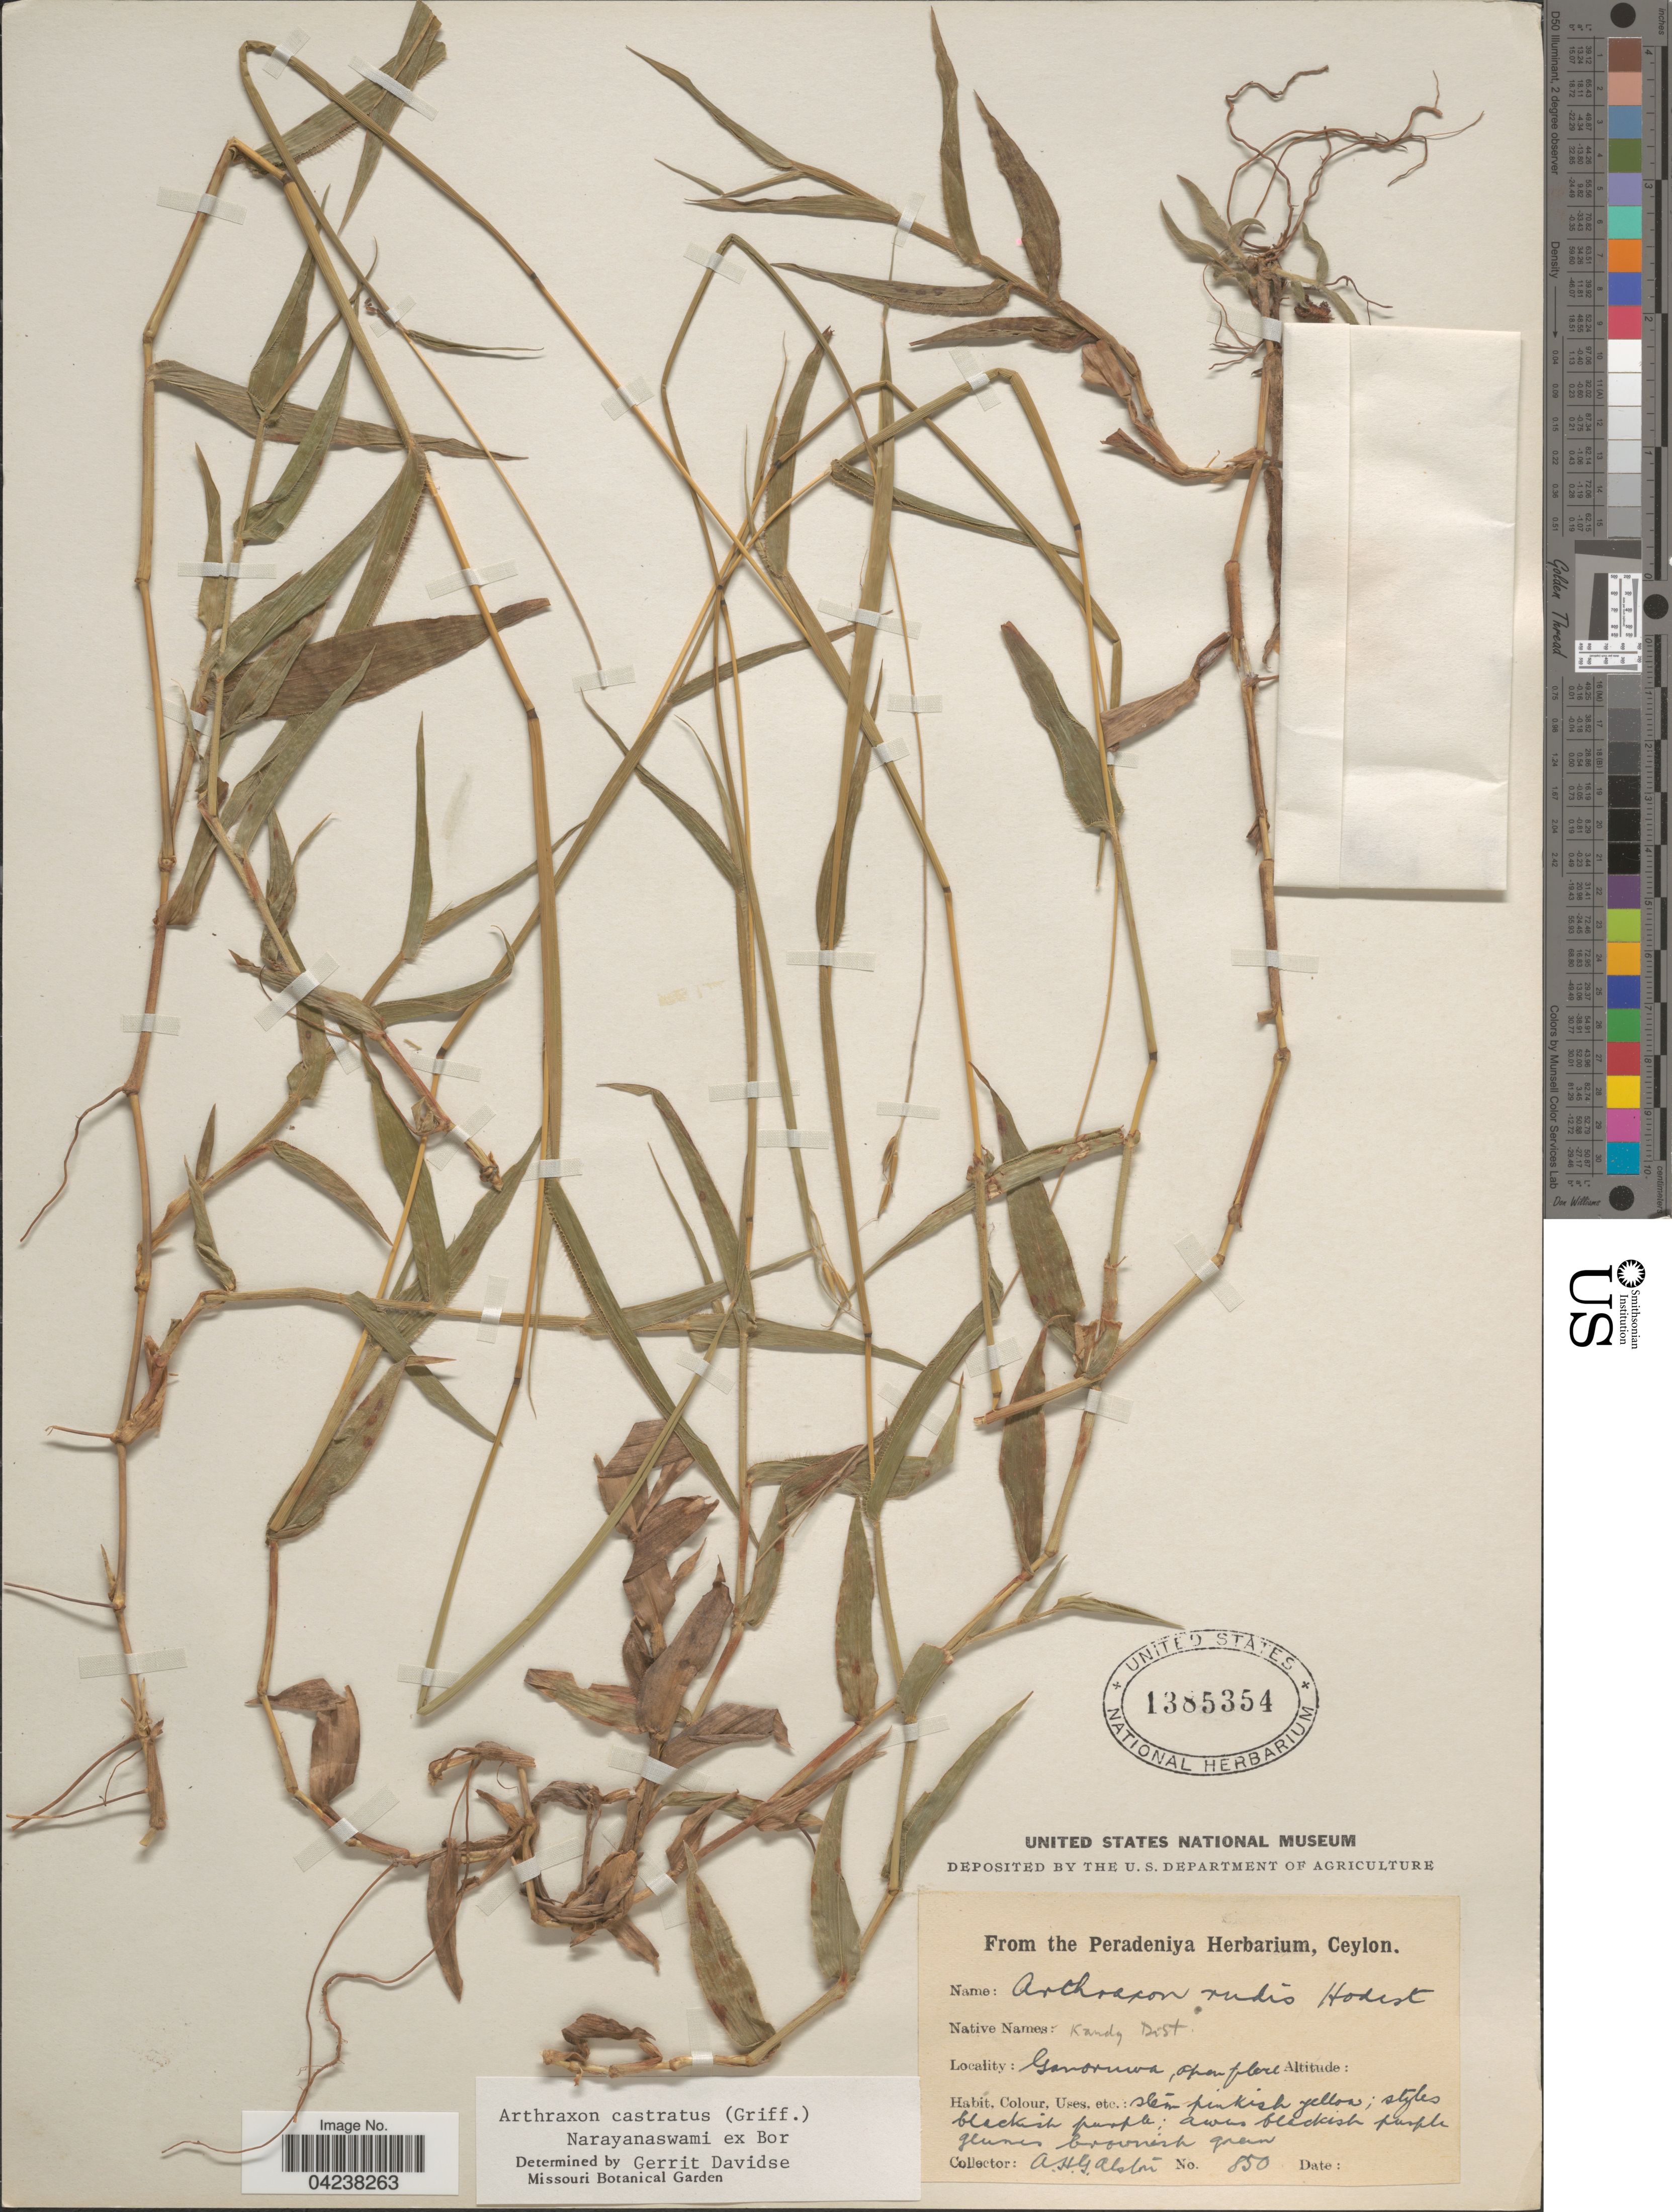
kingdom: Plantae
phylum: Tracheophyta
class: Liliopsida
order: Poales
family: Poaceae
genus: Arthraxon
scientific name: Arthraxon castratus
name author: (Griff.) V. Naray. ex Bor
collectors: A. H. Alston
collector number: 850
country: Sri Lanka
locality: Kandy Dist. Ganoruwa, open place.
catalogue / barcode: US 1385354